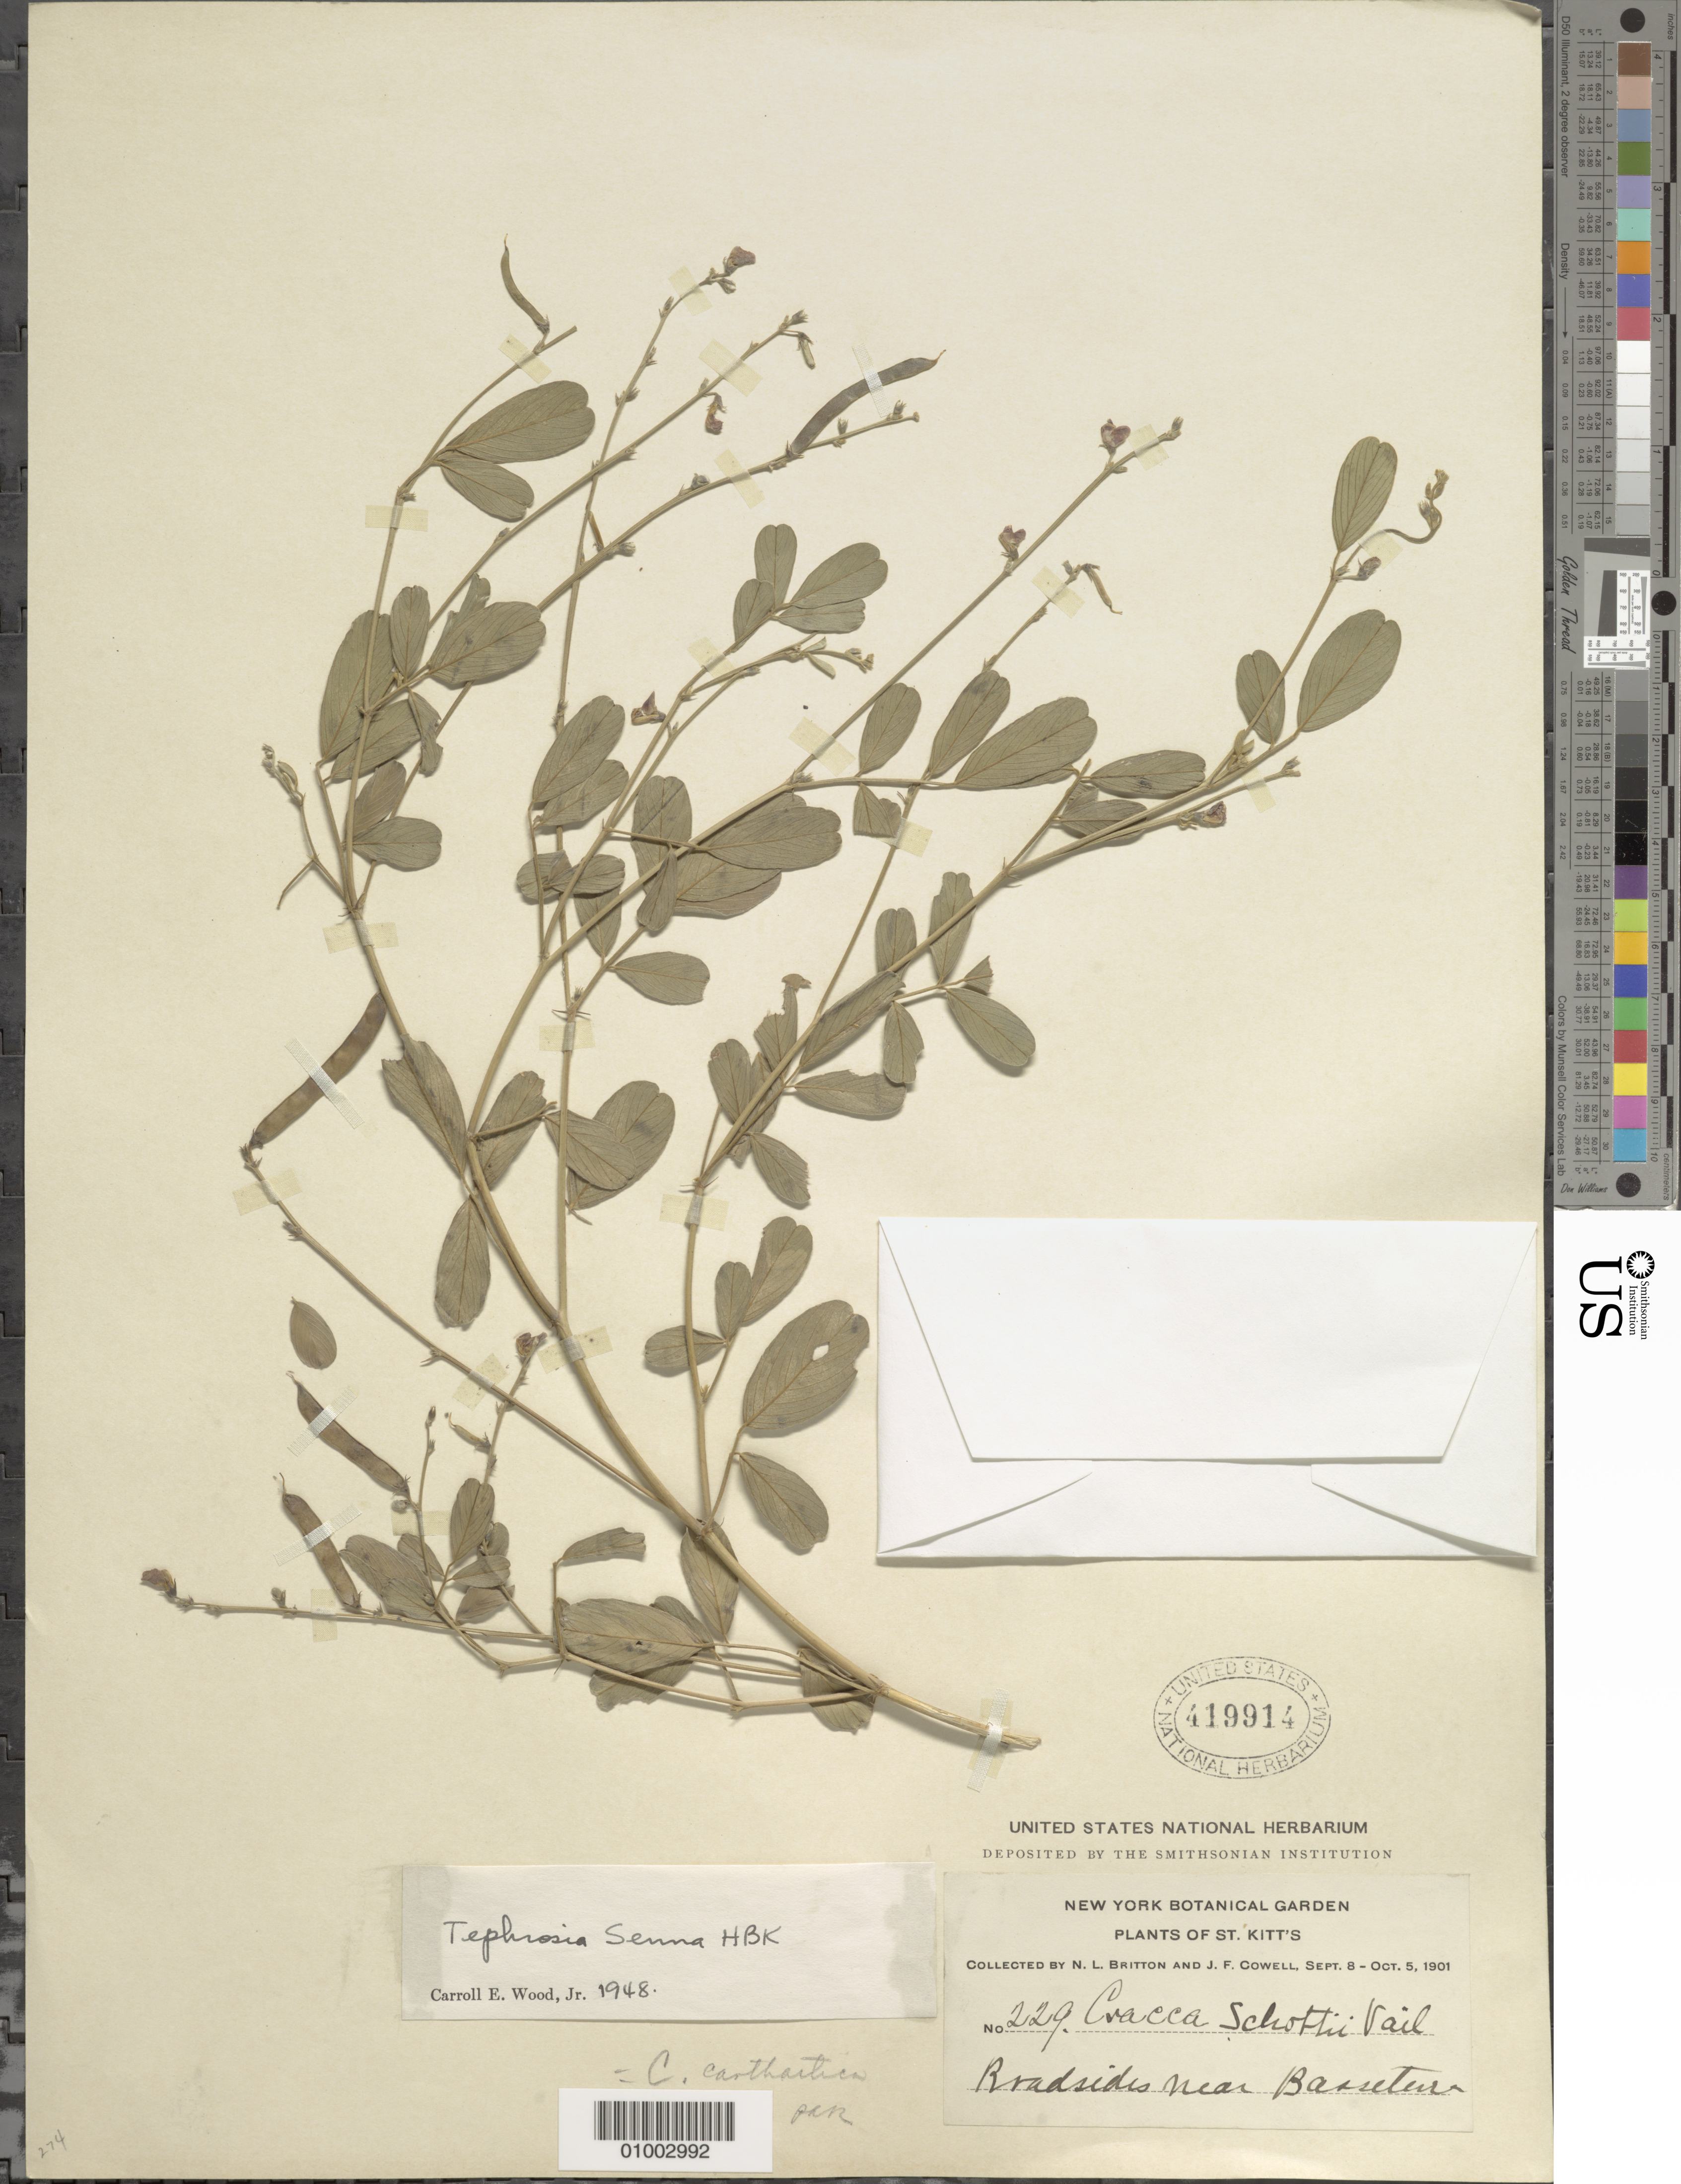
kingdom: Plantae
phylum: Tracheophyta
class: Magnoliopsida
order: Fabales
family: Fabaceae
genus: Tephrosia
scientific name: Tephrosia senna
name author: Kunth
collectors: N. Britton & J. F. Cowell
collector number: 229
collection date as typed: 08 Sep 1901 to 05 Oct 1901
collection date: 1901-09-08/1901-10-05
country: St. Christopher-Nevis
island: St. Christopher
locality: Roadside near Basseterre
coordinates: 0 N, 0 E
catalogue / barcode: US 419914